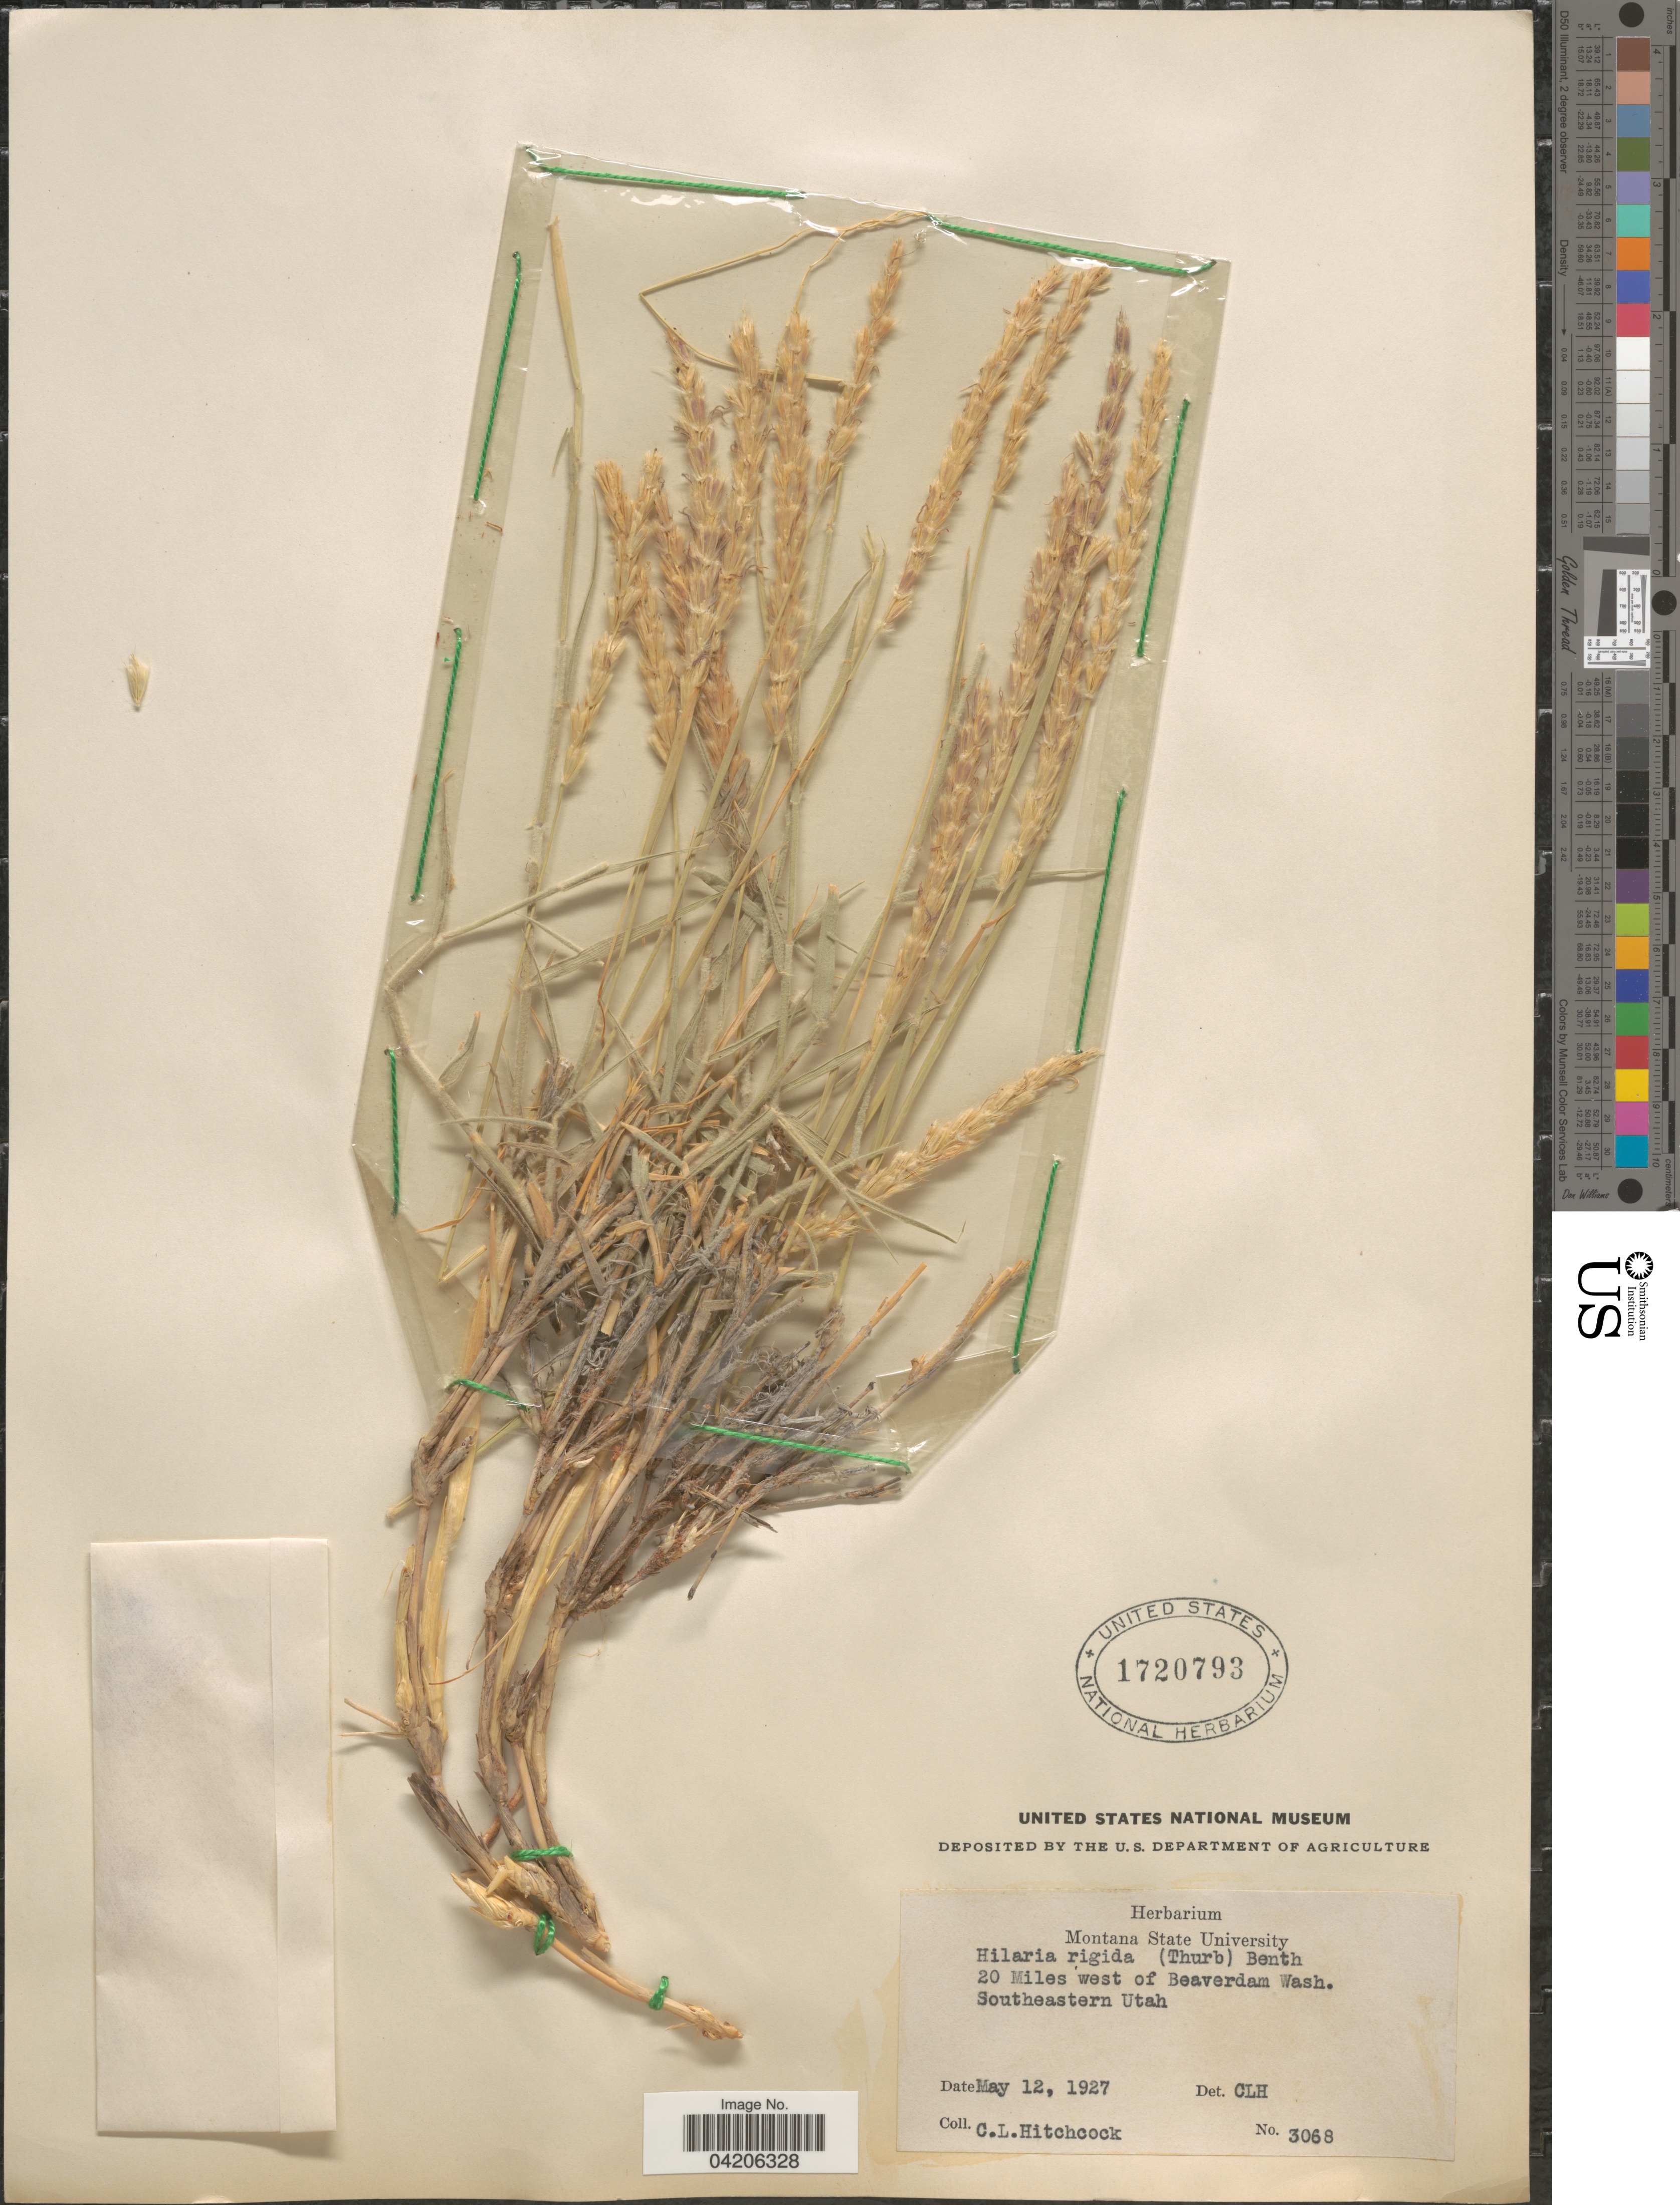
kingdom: Plantae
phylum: Tracheophyta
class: Liliopsida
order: Poales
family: Poaceae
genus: Hilaria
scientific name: Hilaria rigida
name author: (Thurb.) Benth. ex Scribn.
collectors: C. L. Hitchcock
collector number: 3068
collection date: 1927-05-12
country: United States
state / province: Utah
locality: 20 Miles west of Beaverdam Wash. Southeastern Utah.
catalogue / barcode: US 1720793